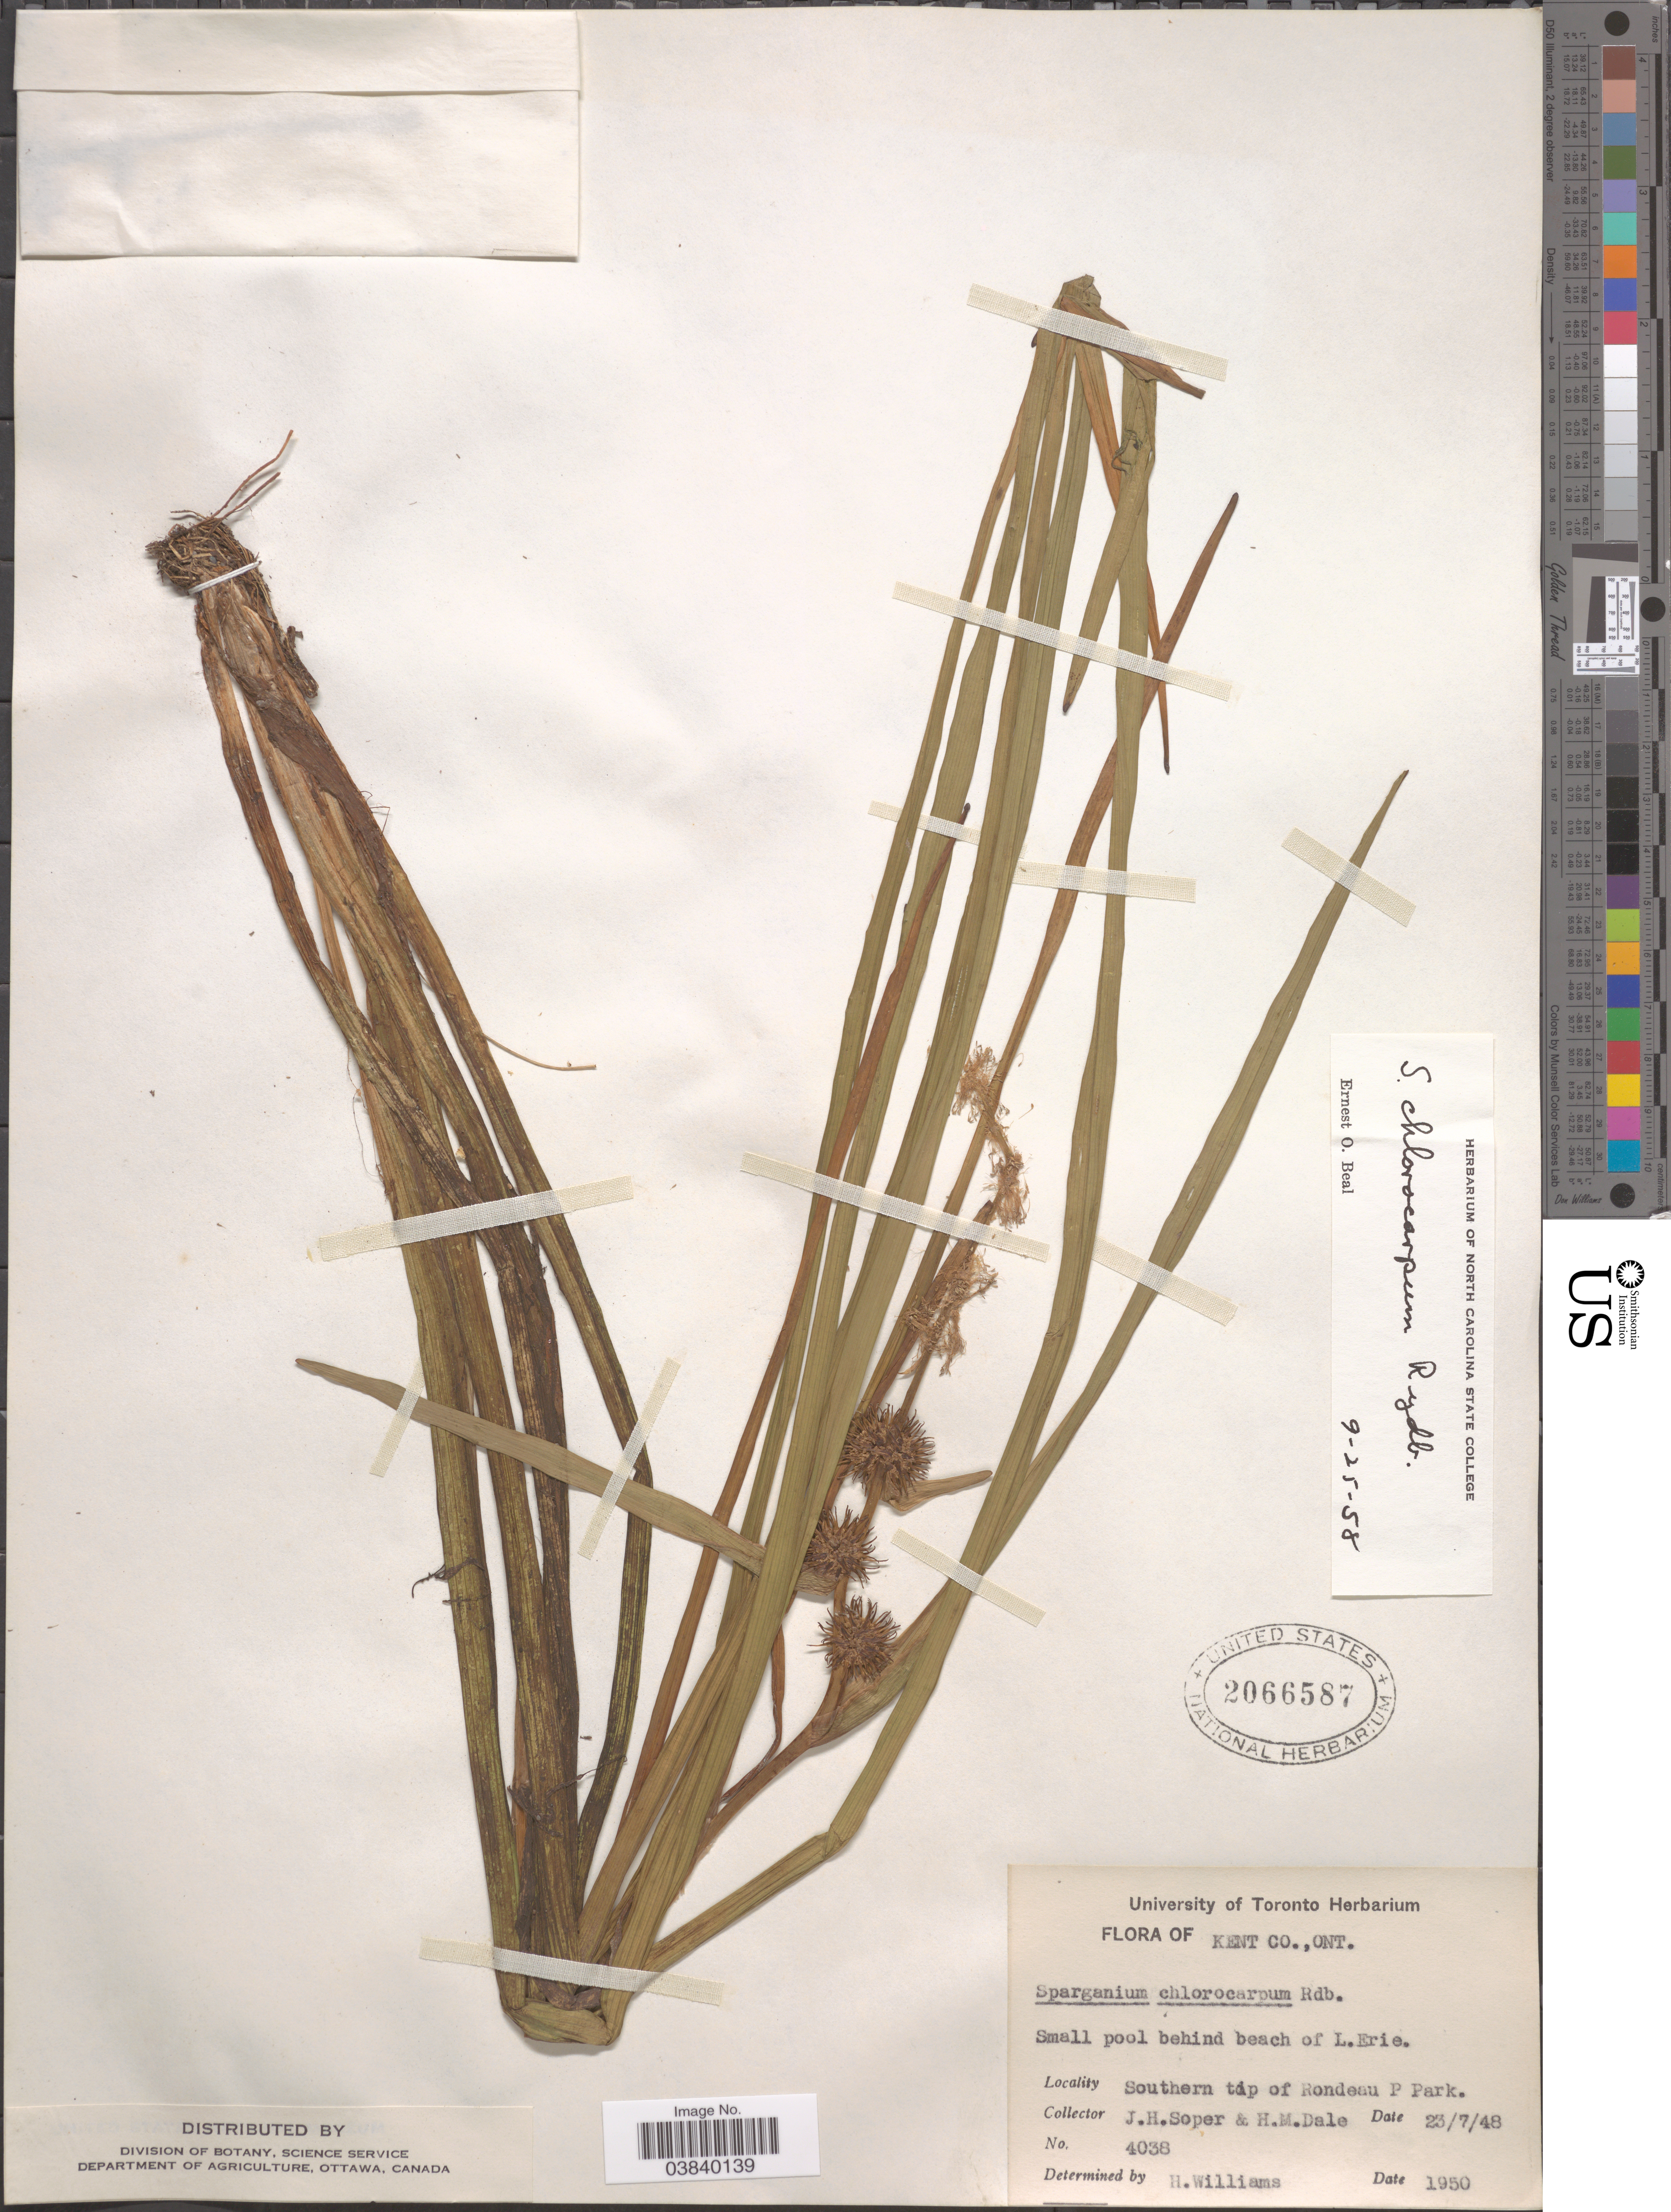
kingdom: Plantae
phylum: Tracheophyta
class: Liliopsida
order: Poales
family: Typhaceae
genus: Sparganium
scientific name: Sparganium chlorocarpum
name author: Rydb.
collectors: J. H. Soper & H. M. Dale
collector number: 4038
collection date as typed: Transcribed d/m/y: 23/7/48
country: Canada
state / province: Ontario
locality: Kent Co. Small pool behind beach of L. Erie. Southern tip of Rondeau P Park.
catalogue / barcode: US 2066587